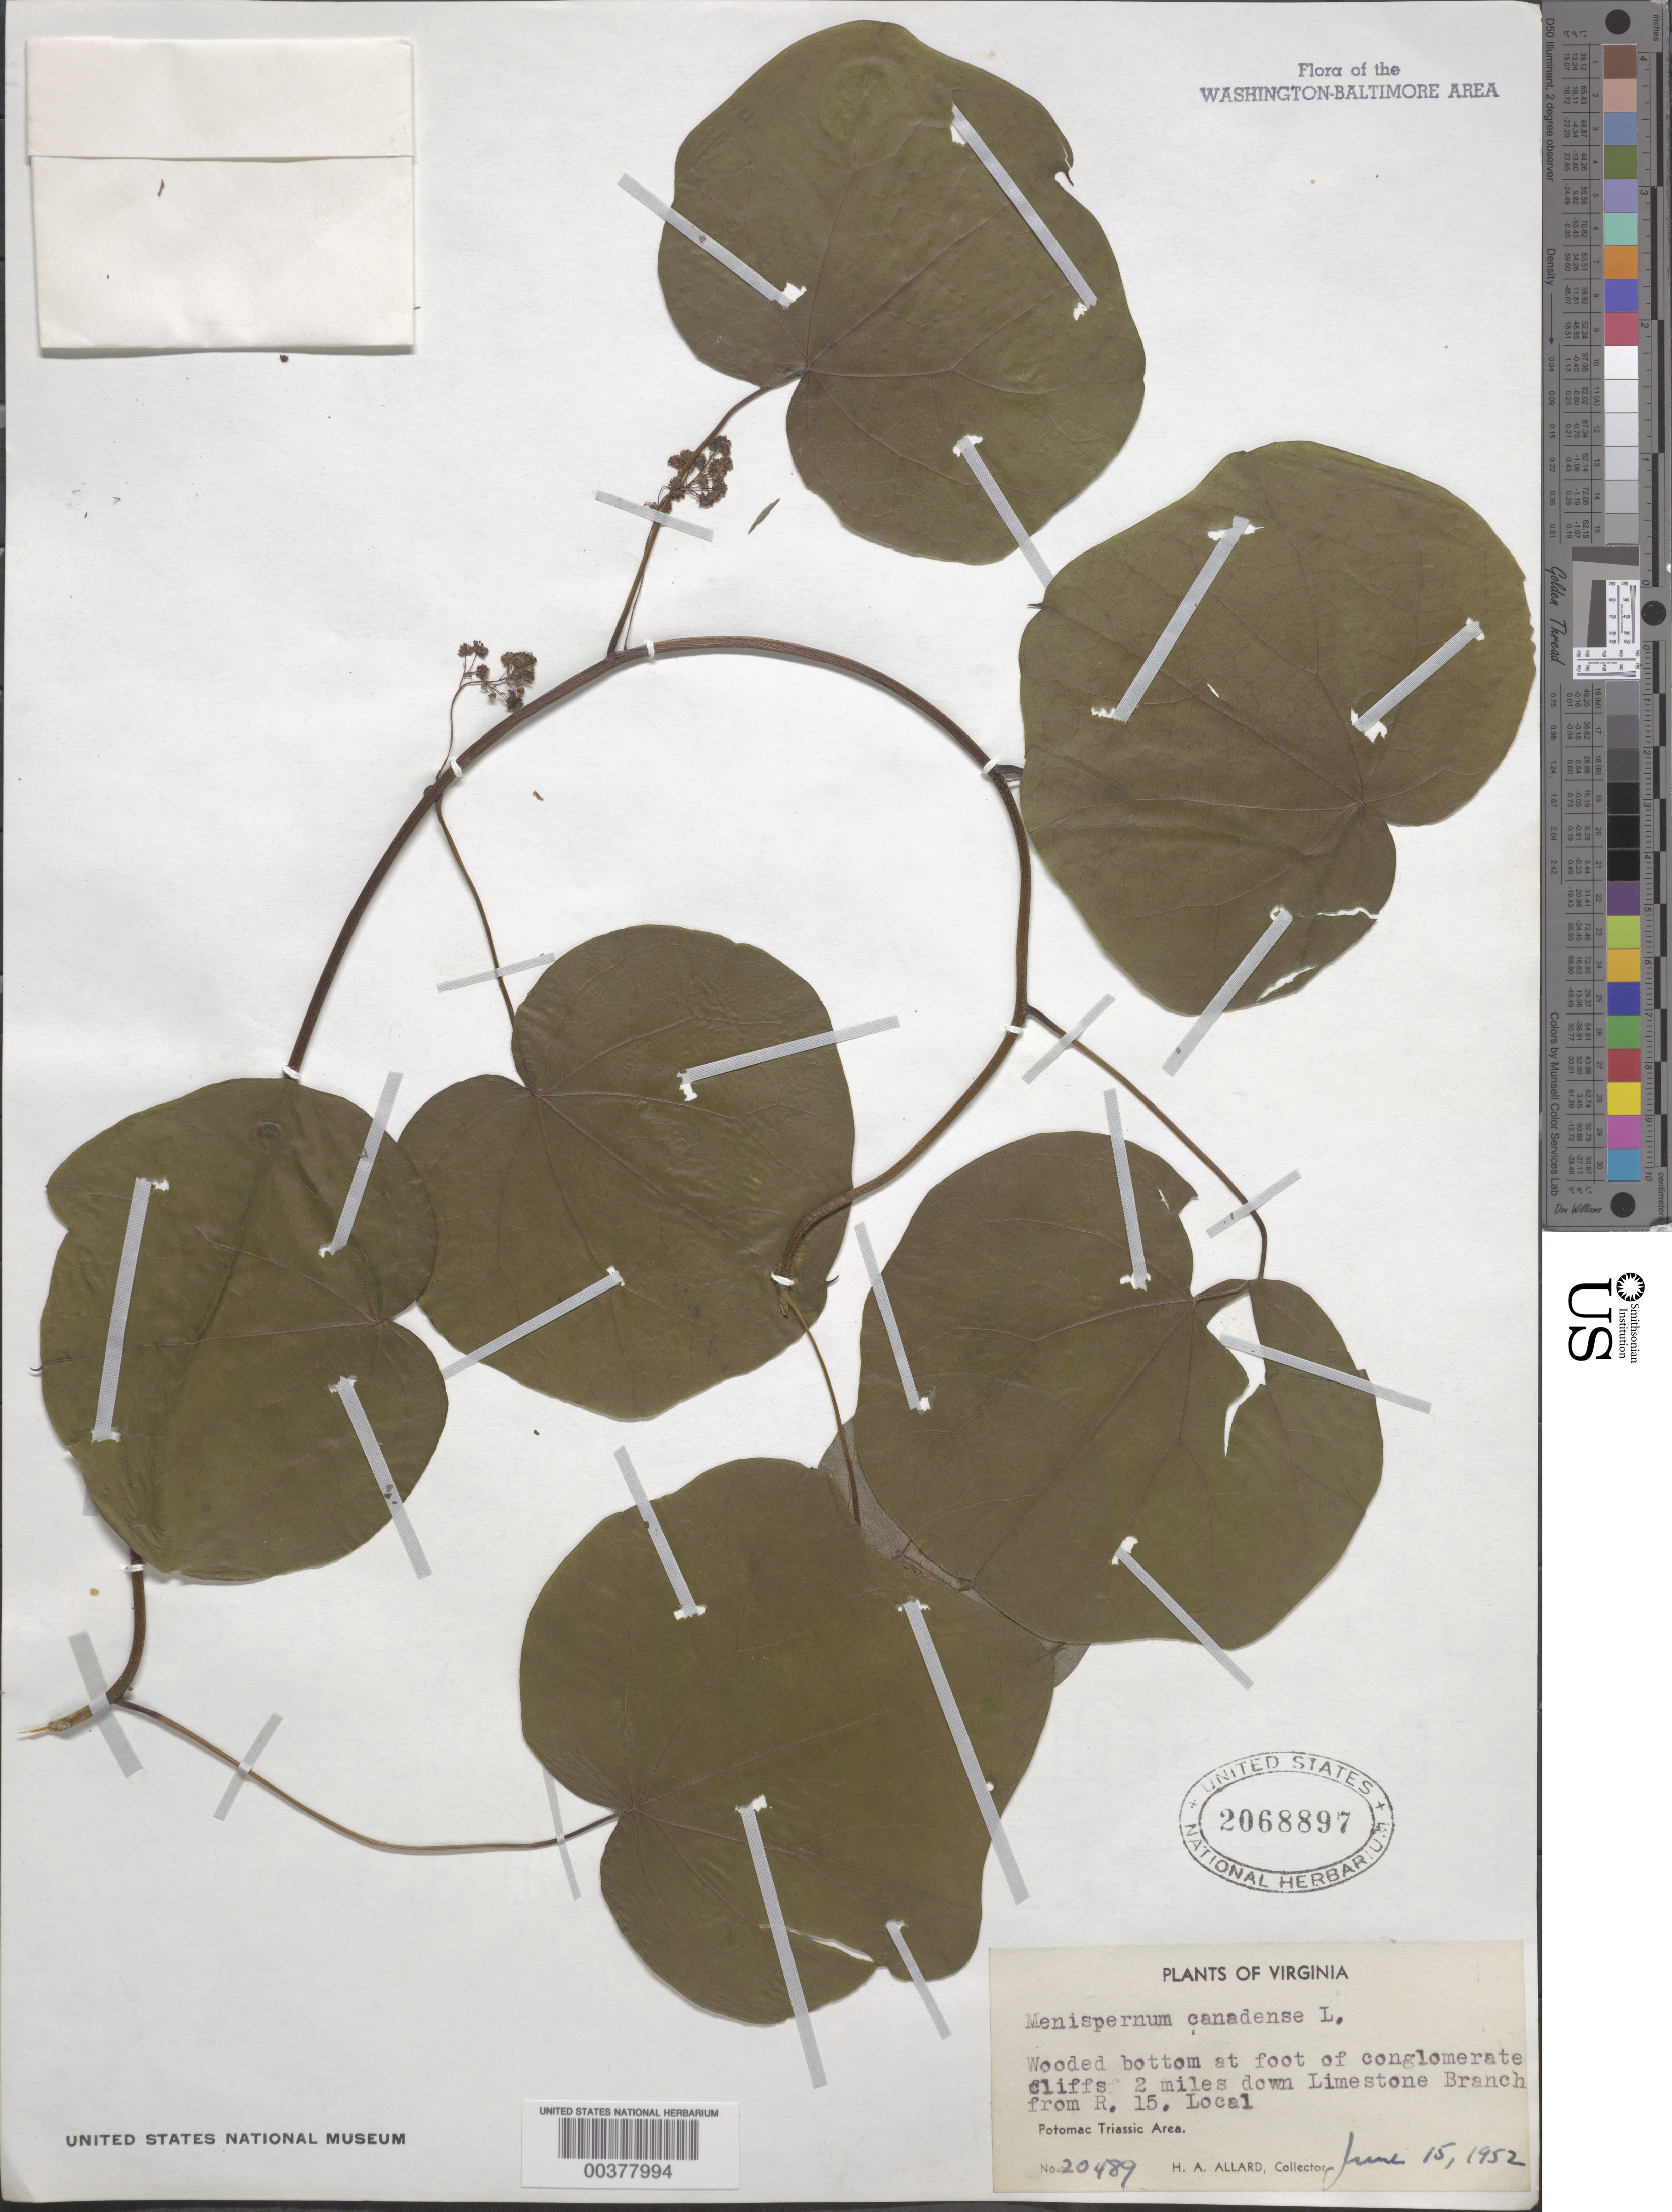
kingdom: Plantae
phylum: Tracheophyta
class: Magnoliopsida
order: Ranunculales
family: Menispermaceae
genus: Menispermum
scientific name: Menispermum canadense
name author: L.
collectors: H. A. Allard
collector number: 20489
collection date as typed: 15 Jun 1952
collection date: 1952-06-15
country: United States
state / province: Virginia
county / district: Loudoun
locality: Downstream from Route 15 on Limestone Branch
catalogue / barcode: US 2068897